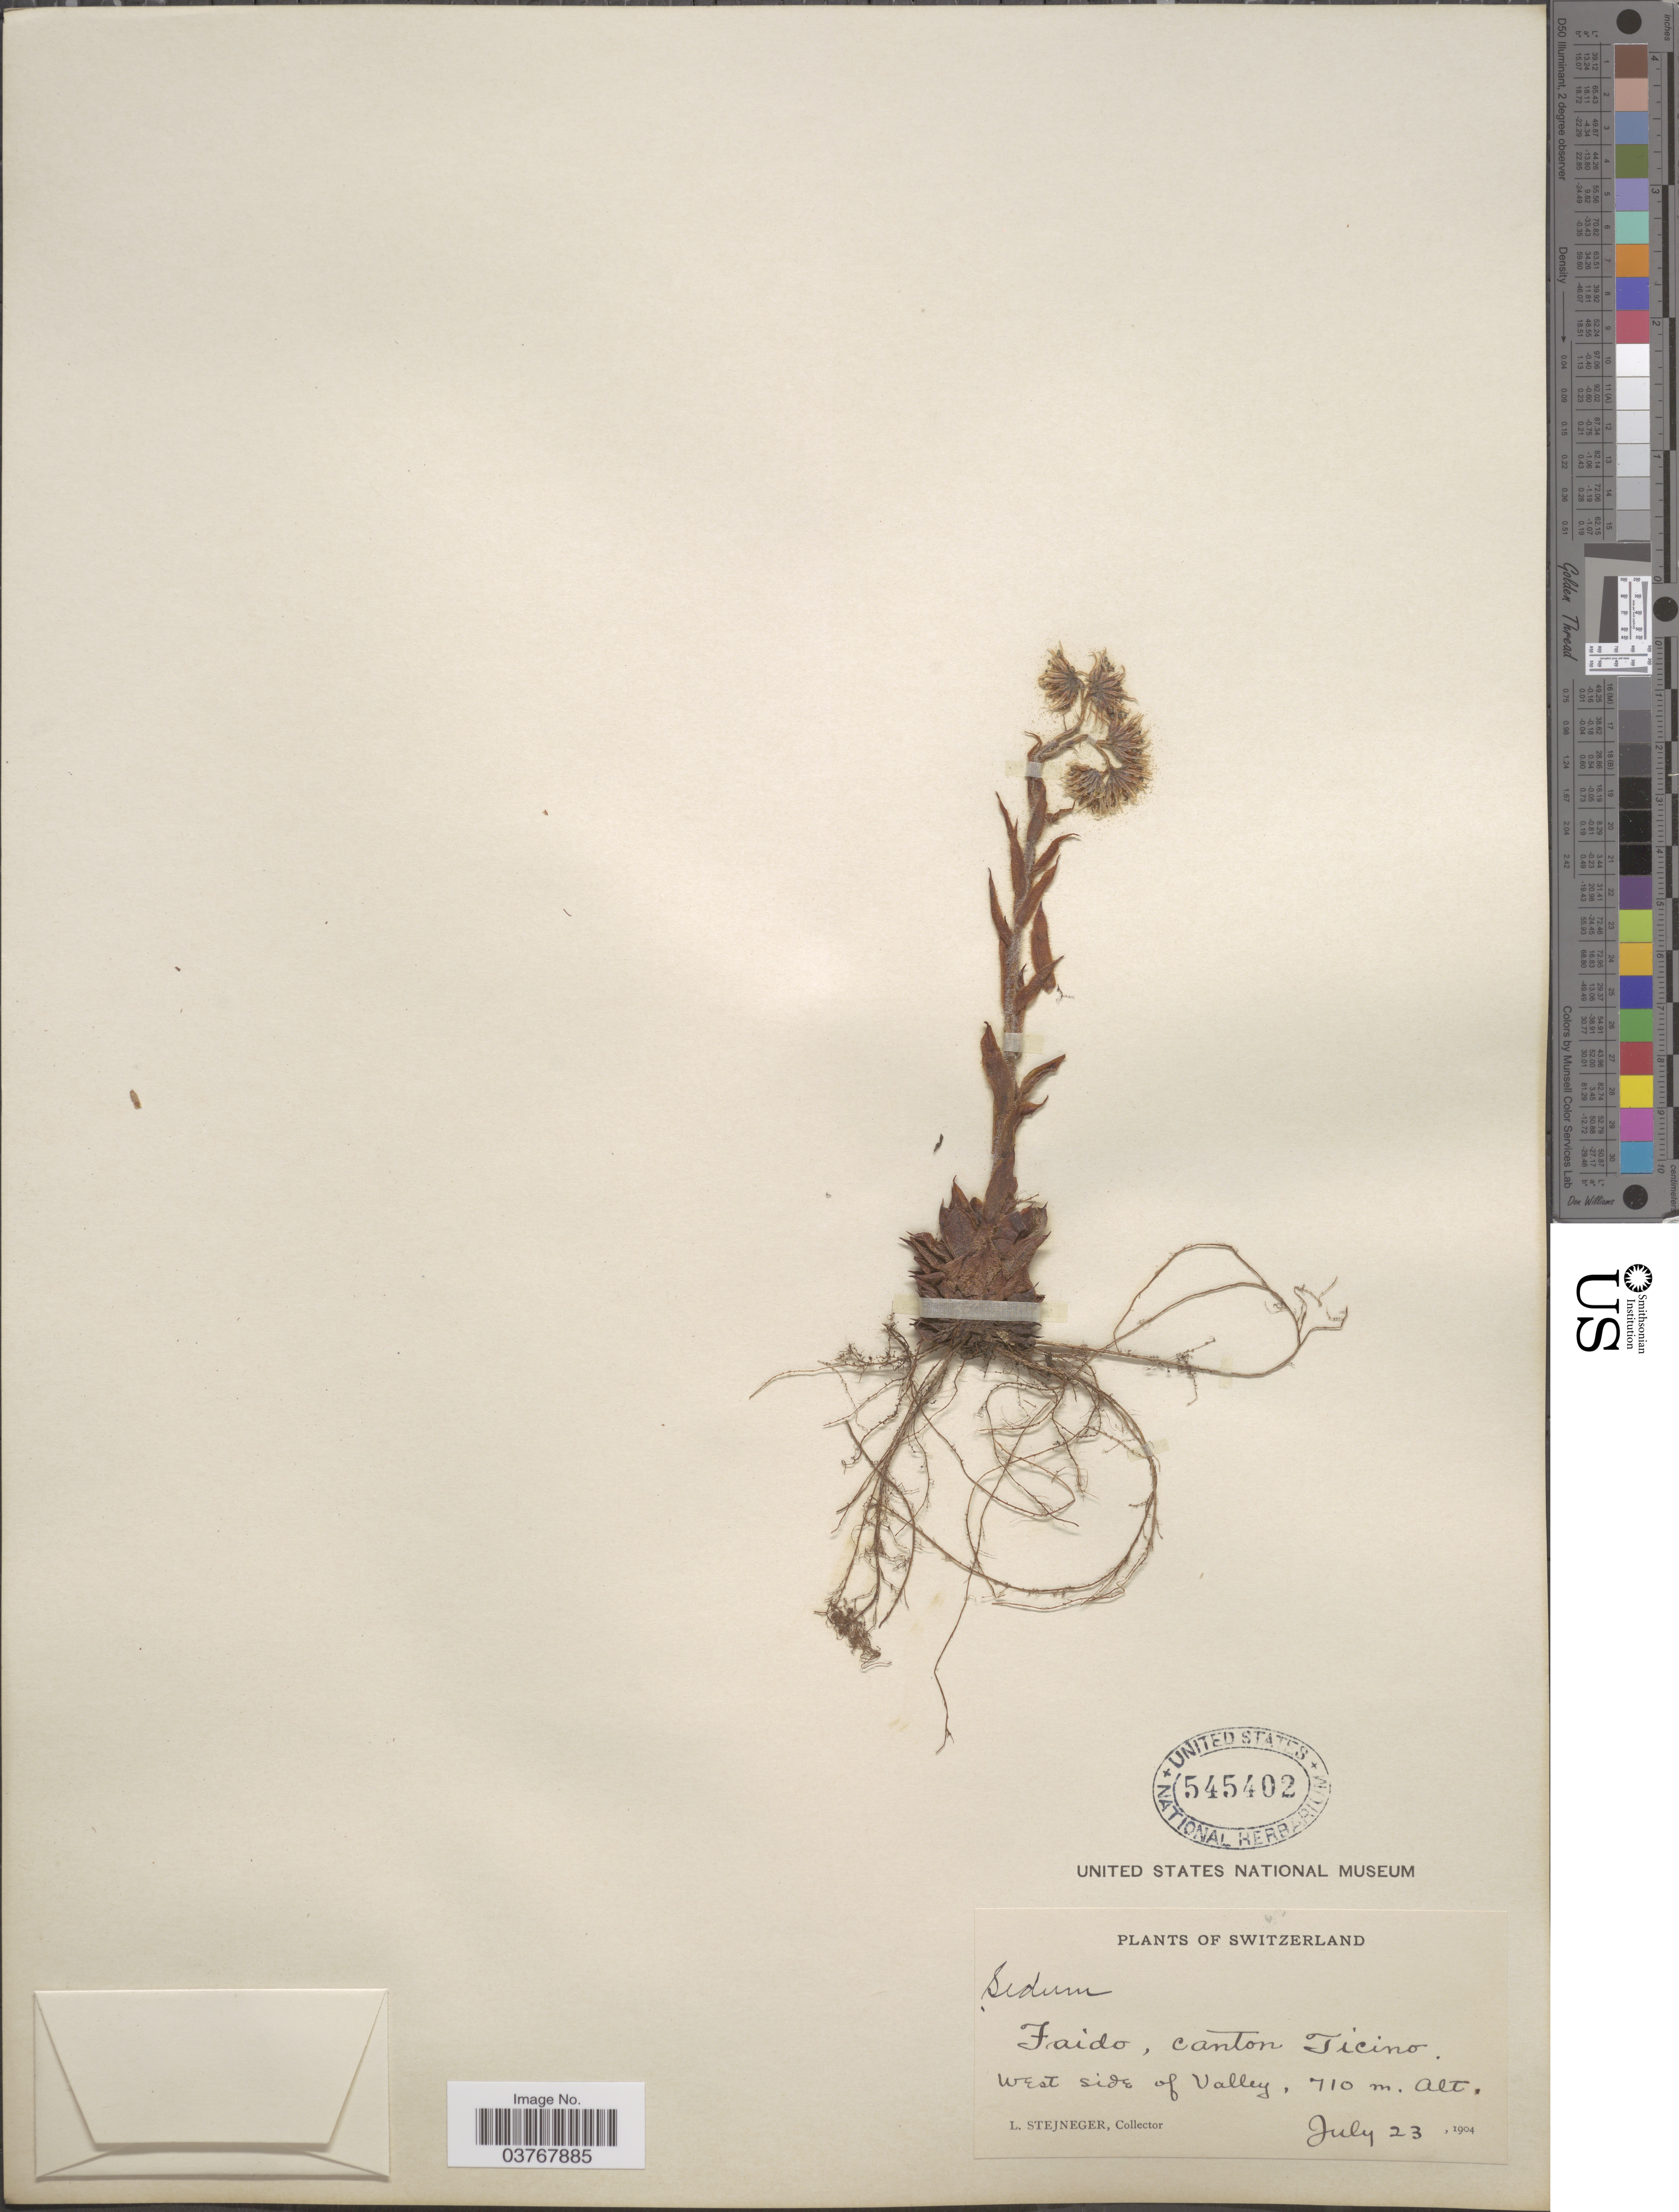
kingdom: Plantae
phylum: Tracheophyta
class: Magnoliopsida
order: Saxifragales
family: Crassulaceae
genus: Sedum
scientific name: Sedum sp.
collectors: L. Stejneger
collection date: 1904-07-23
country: Switzerland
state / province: Ticino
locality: Faido, canton Ticino. West side of Valley.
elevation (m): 710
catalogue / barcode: US 545402